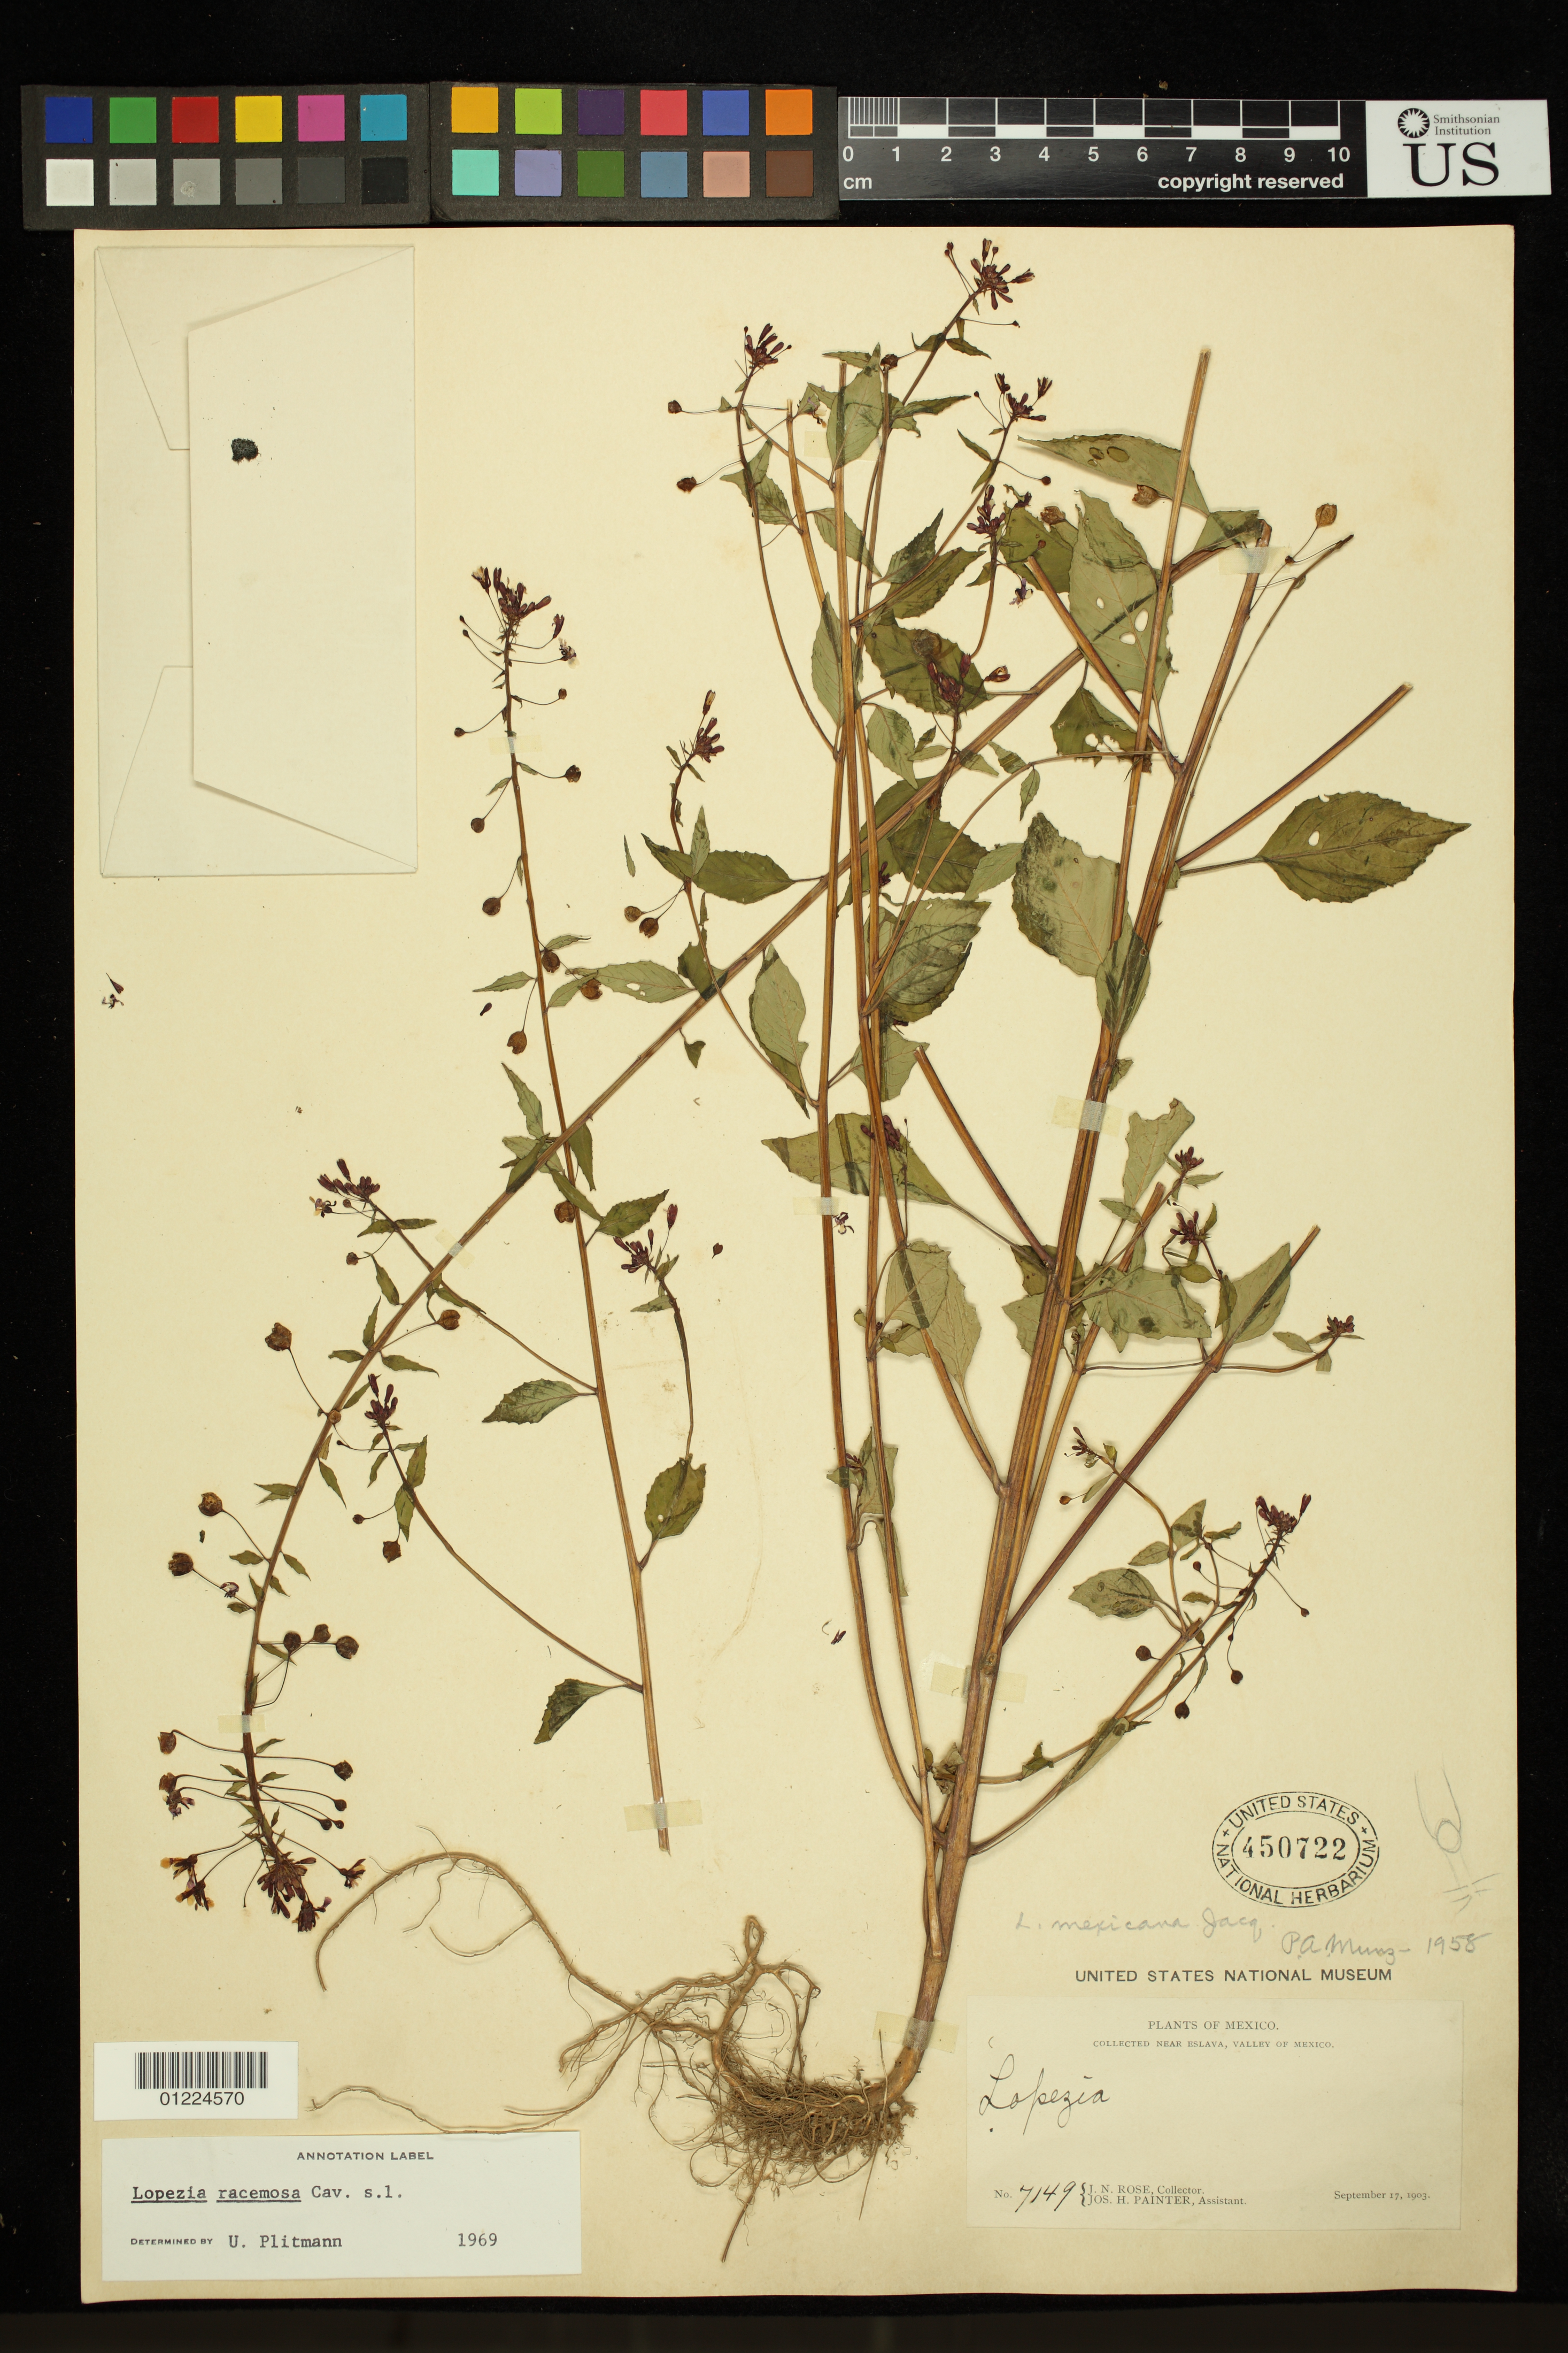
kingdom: Plantae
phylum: Tracheophyta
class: Magnoliopsida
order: Myrtales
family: Onagraceae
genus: Lopezia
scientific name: Lopezia racemosa subsp. racemosa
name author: Cav.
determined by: Wagner, W. L., (BOT), Smithsonian Institution - National Museum of Natural History (UNITED STATES)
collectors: J. N. Rose & J. H. Painter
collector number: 7149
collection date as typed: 17 Sep 1903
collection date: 1903-09-17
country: Mexico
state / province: Distrito Federal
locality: Near Eslava, Valley of Mexico.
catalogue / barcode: US 450722